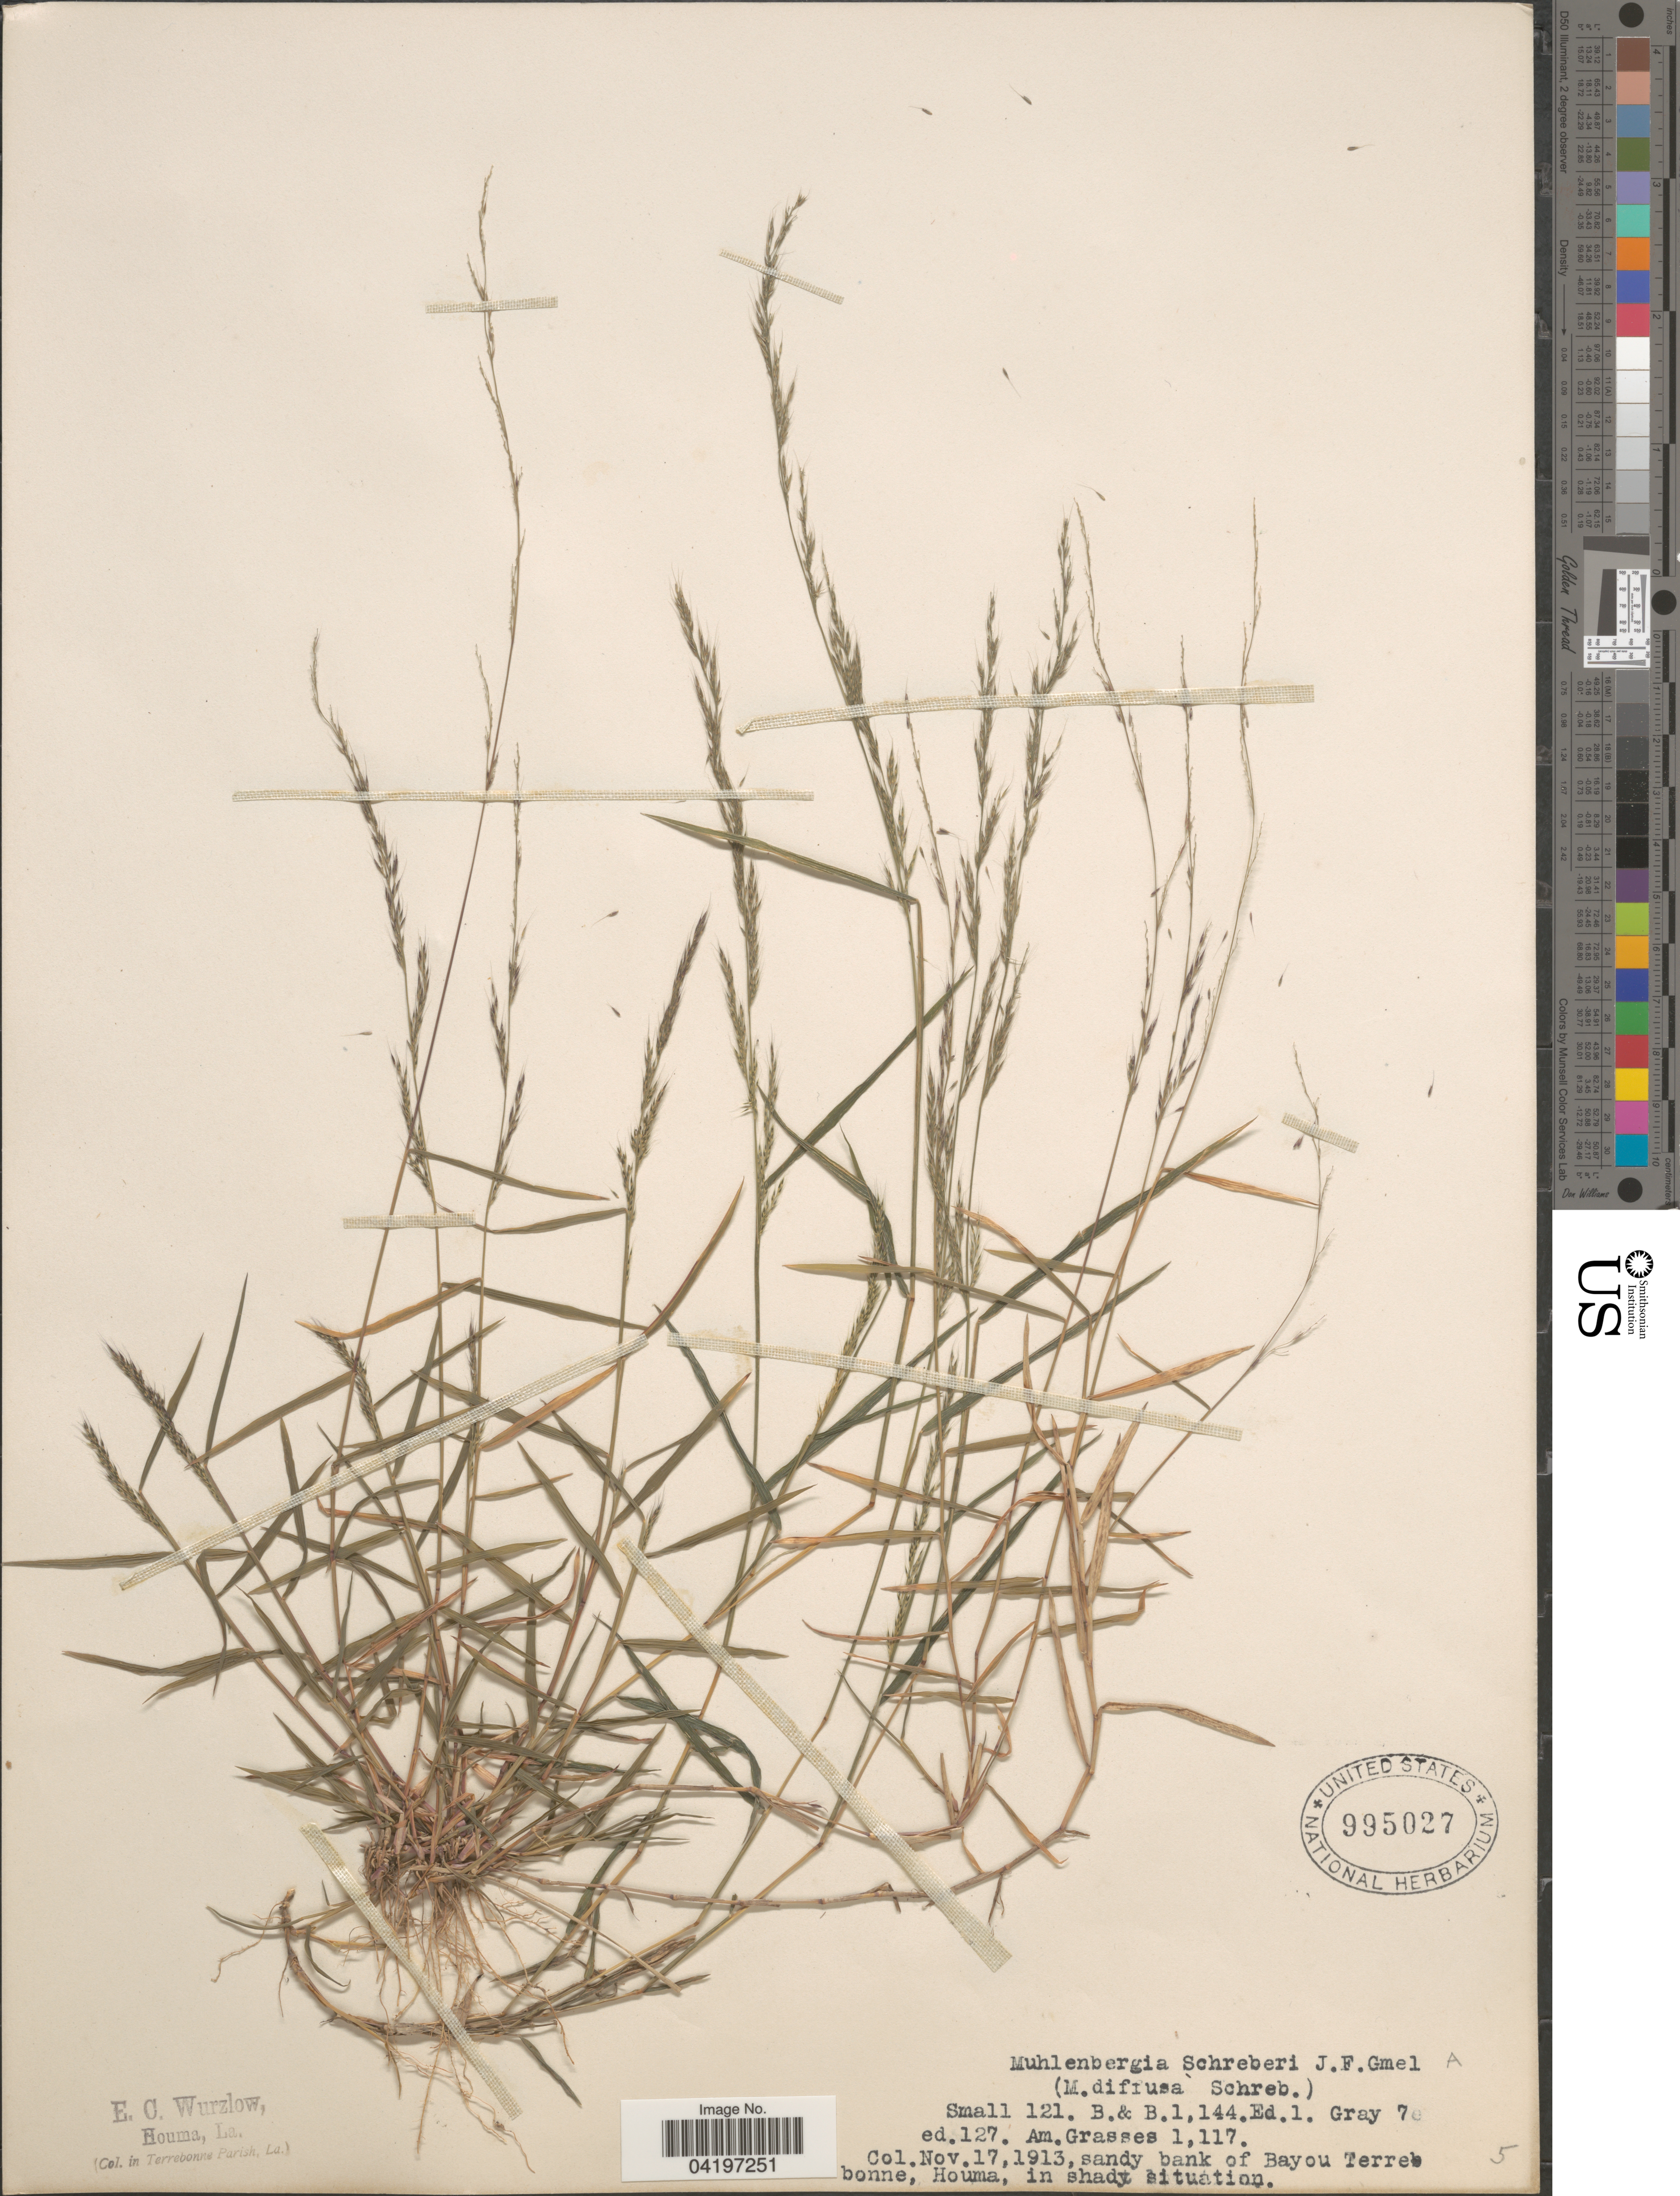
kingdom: Plantae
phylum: Tracheophyta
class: Liliopsida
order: Poales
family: Poaceae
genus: Muhlenbergia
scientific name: Muhlenbergia schreberi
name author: J.F. Gmel.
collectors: E. Wurzlow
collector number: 5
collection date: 1913-11-17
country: United States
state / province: Louisiana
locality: Sandy bank of Bayou Terrebonne, Houma. In Terrebonne Parish.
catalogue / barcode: US 995027